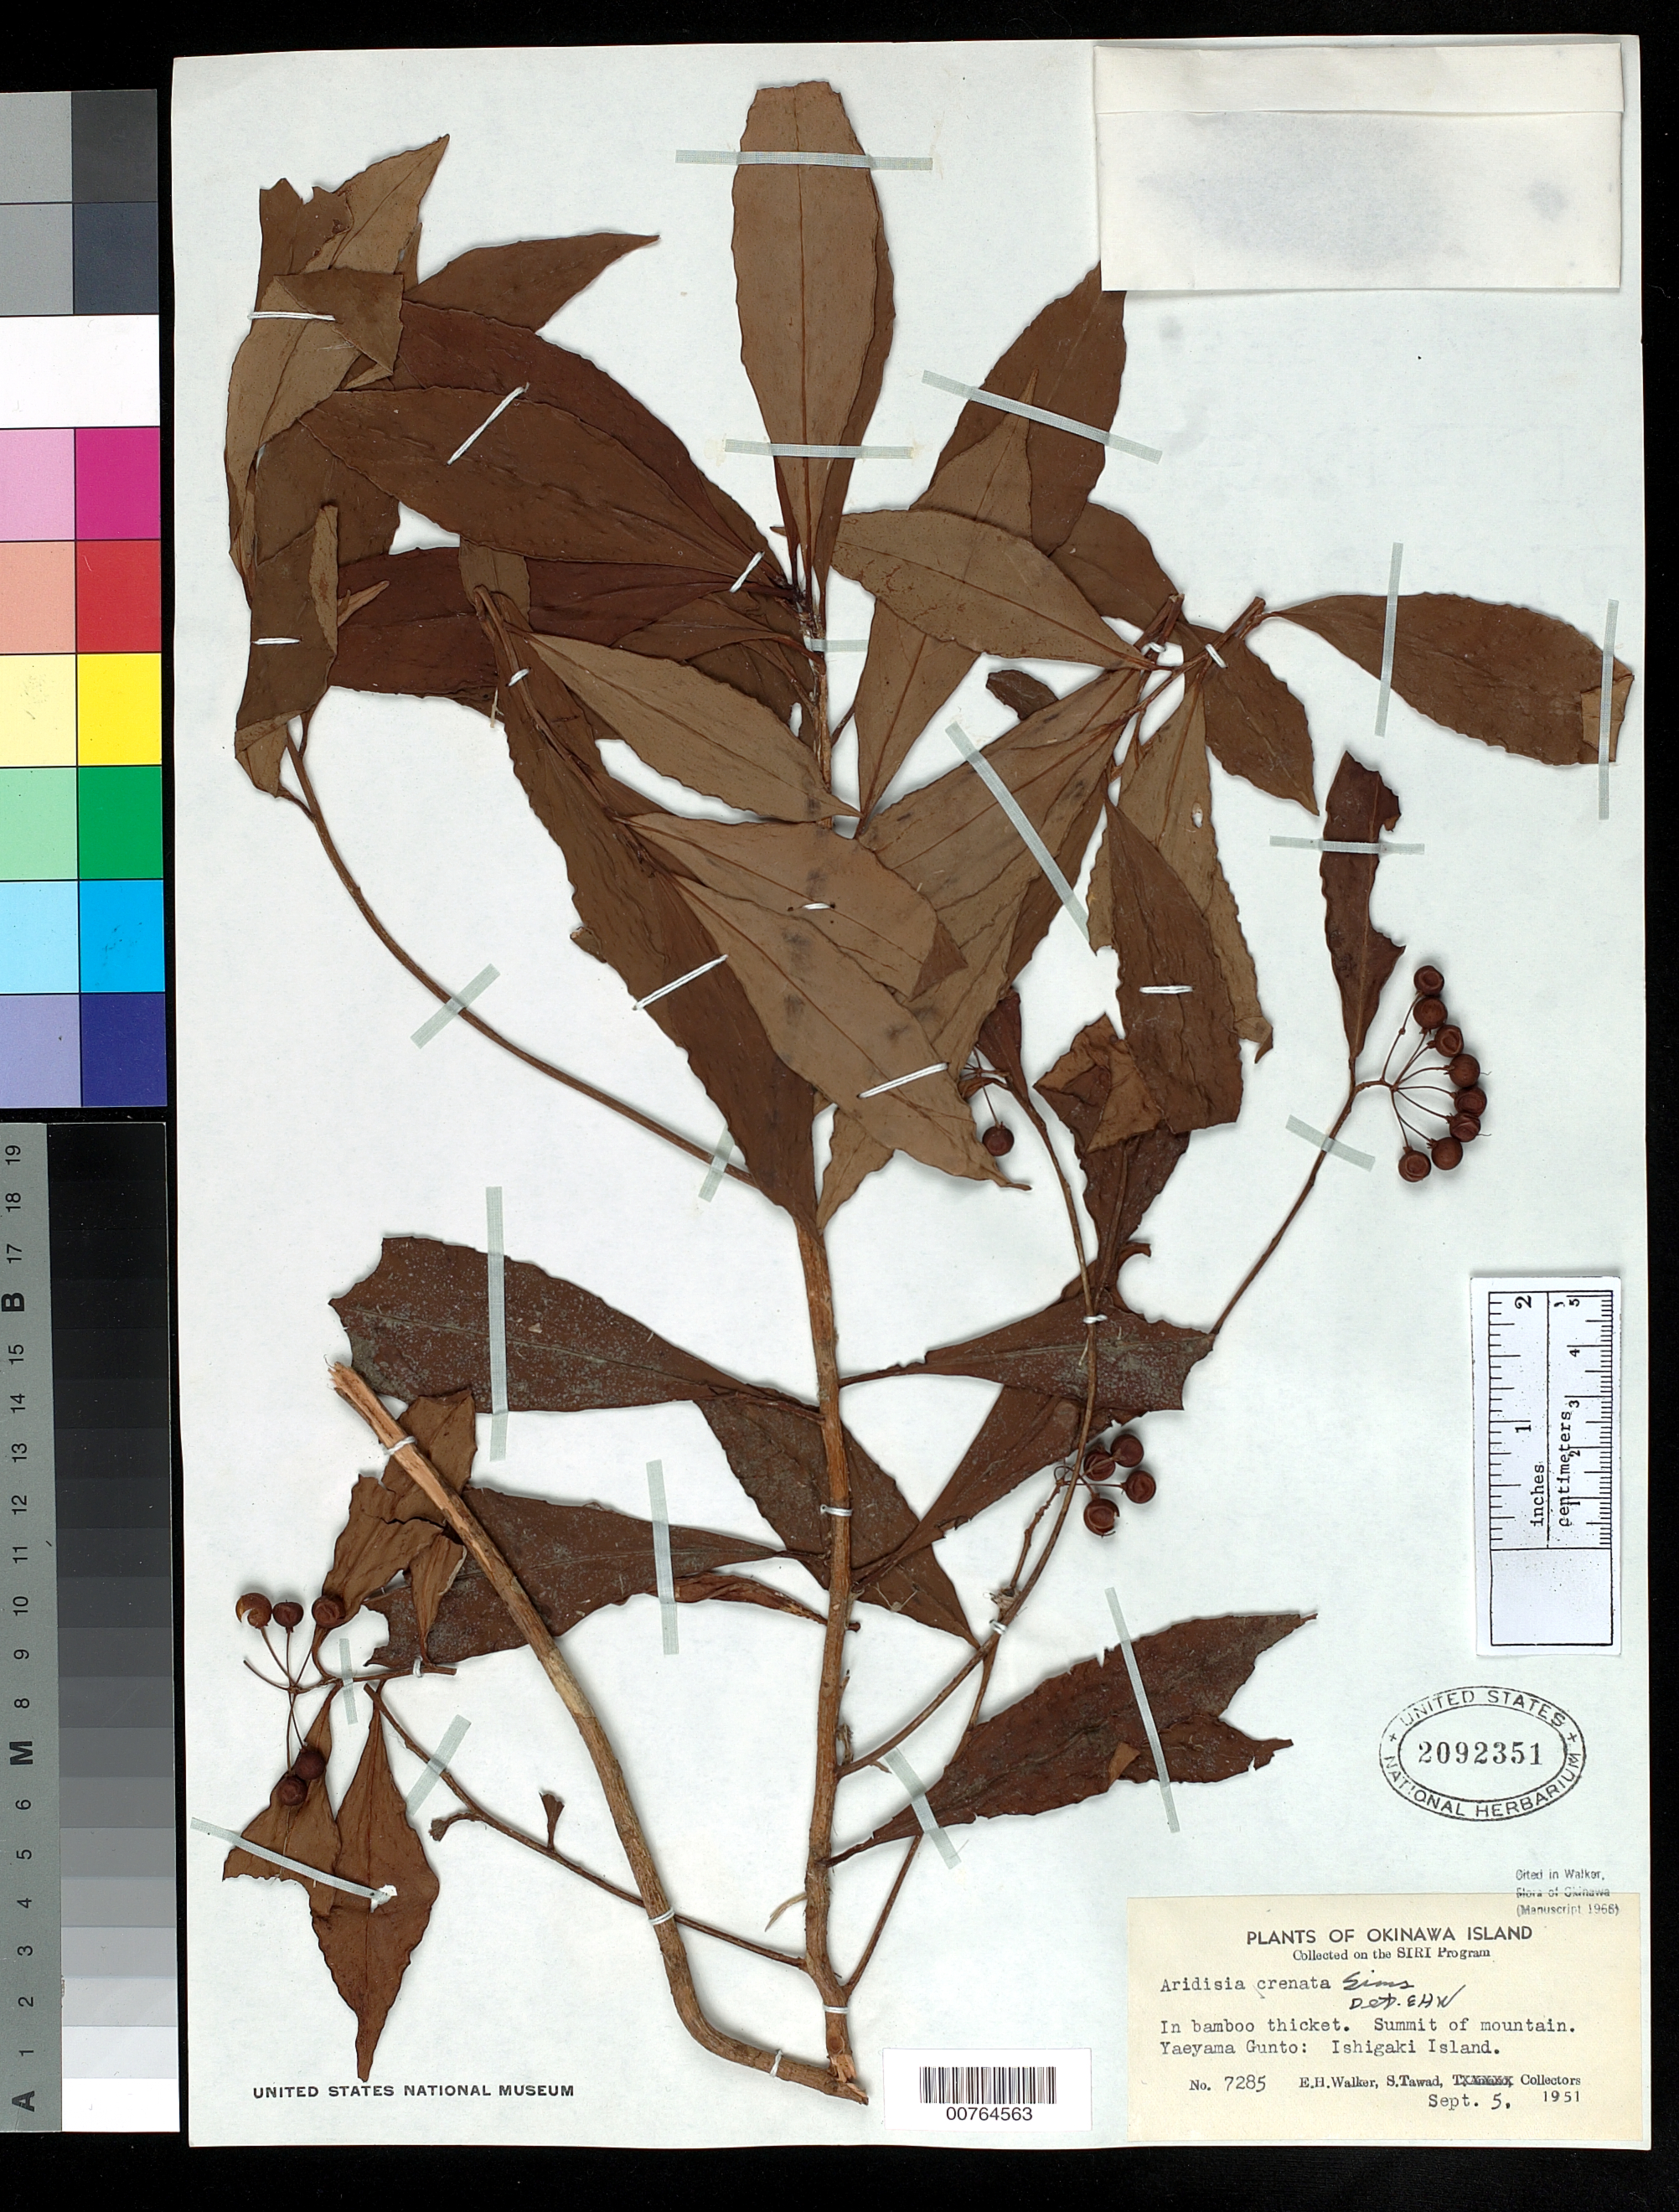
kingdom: Plantae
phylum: Tracheophyta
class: Magnoliopsida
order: Ericales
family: Primulaceae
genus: Ardisia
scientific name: Ardisia crenata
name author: Sims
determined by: Walker, E. H.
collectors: E. H. Walker & S. Tawada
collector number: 7285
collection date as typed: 05 Sep 1951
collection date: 1951-09-05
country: Japan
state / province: Okinawa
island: Ishigaki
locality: Yaeyama Gunto.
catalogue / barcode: US 2092351